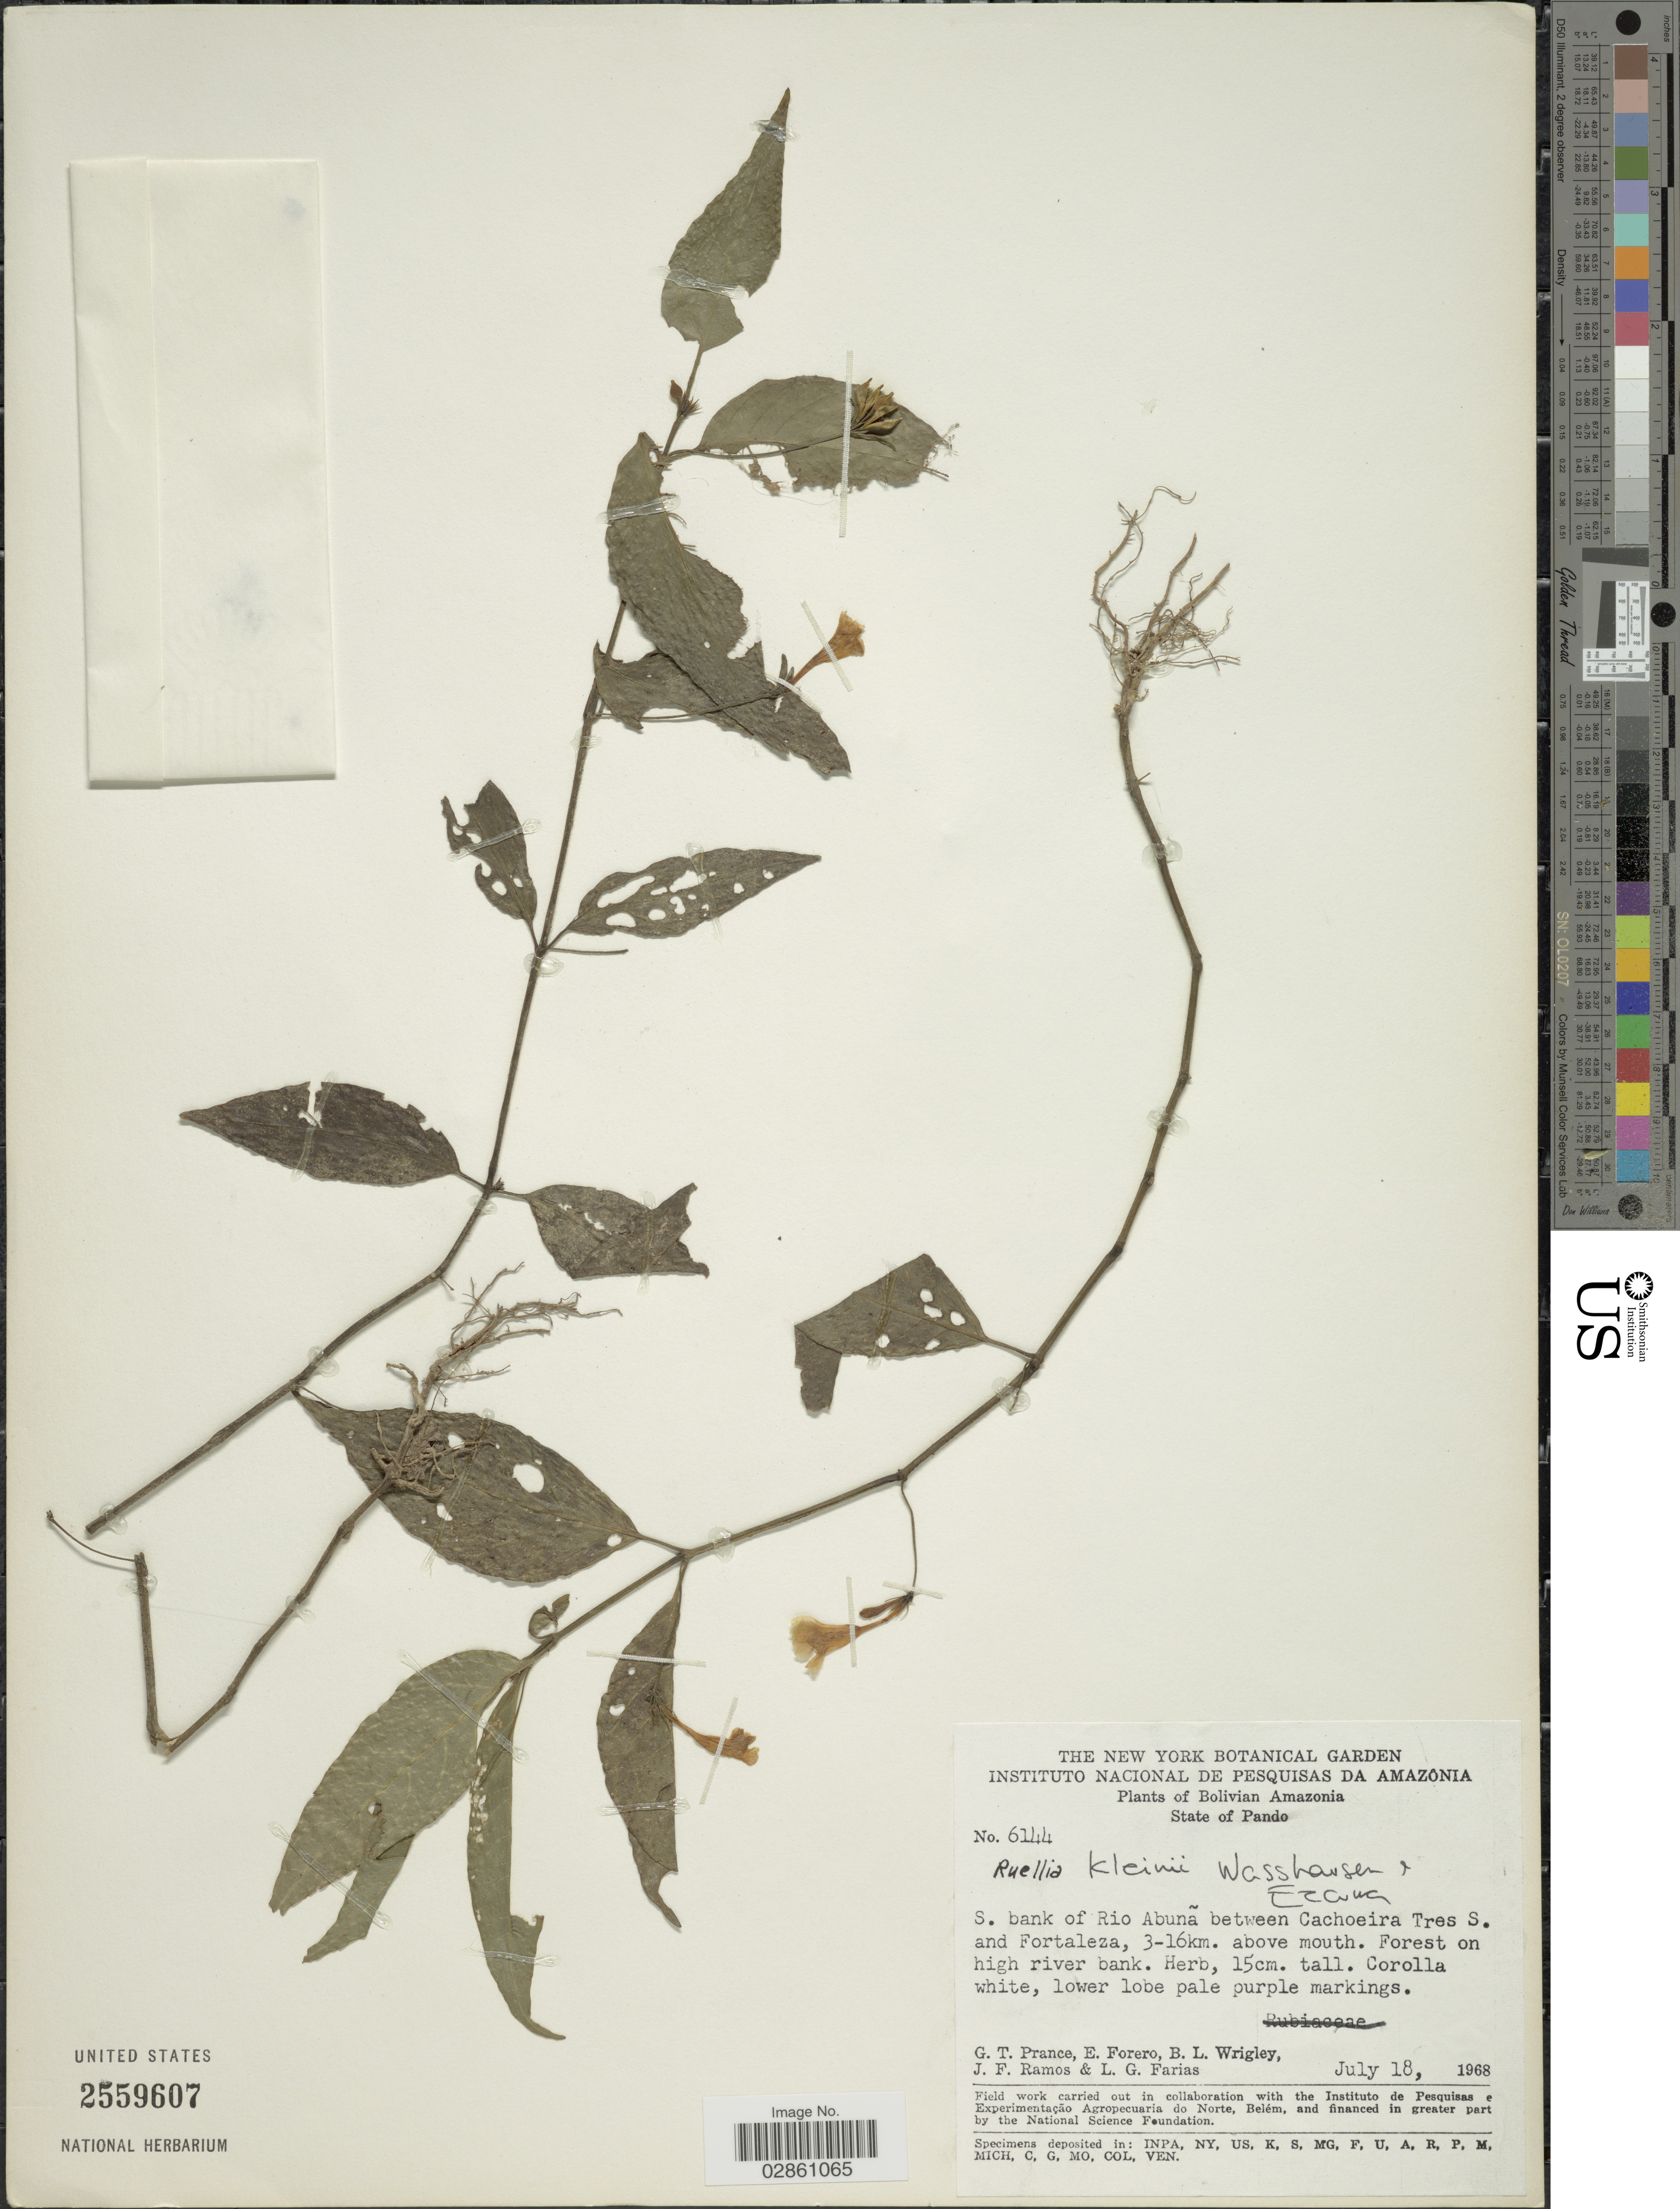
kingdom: Plantae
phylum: Tracheophyta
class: Magnoliopsida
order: Lamiales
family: Acanthaceae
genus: Ruellia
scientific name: Ruellia kleinii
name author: C. Ezcurra & Wassh.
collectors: G. T. Prance, E. Forero, B. L. Wrigley, J. F. Ramos & L. G. Farias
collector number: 6144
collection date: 1968-07-18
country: Bolivia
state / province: Pando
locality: Bolivian Amazonia. S. bank of Rio Abuna between Cachoeira Tres S. and Fortaleza, 3-16km. above mouth.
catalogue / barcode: US 2559607